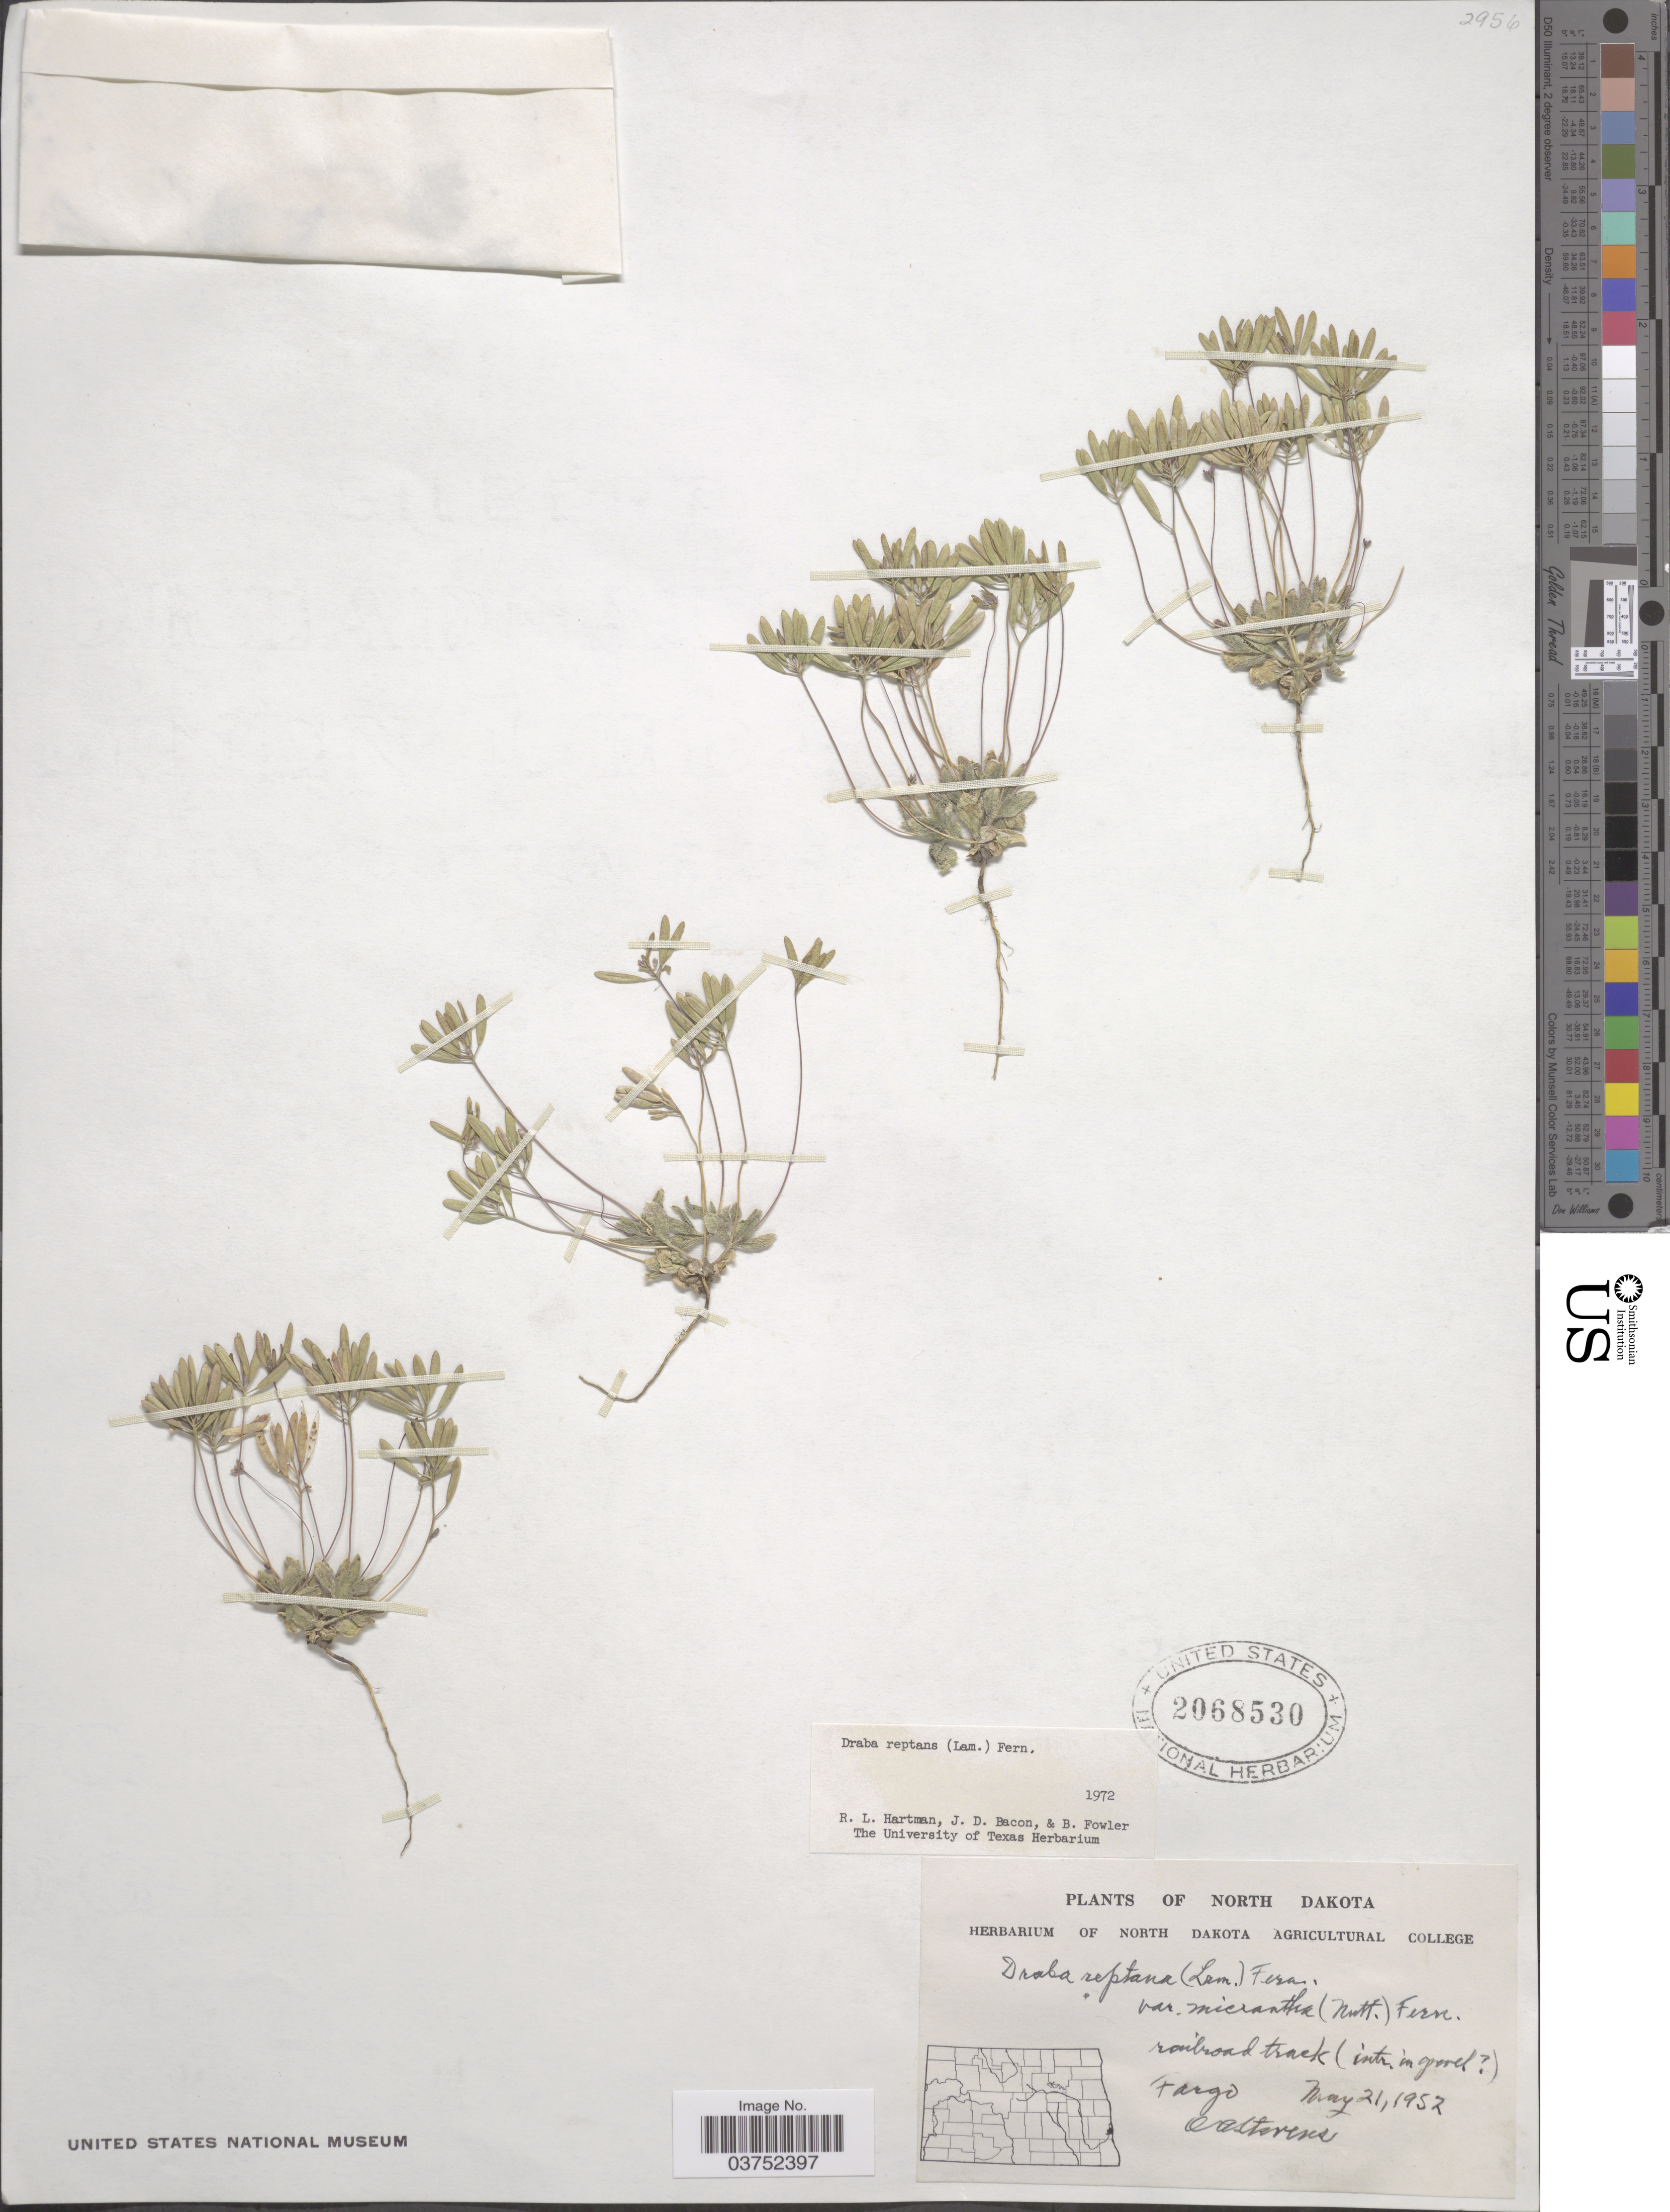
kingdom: Plantae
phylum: Tracheophyta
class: Magnoliopsida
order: Brassicales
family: Brassicaceae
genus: Draba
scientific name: Draba reptans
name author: (Lam.) Fernald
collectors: O. A. Stevens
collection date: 1952-05-21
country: United States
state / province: North Dakota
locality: Railroad track. Fargo.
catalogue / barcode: US 2068530